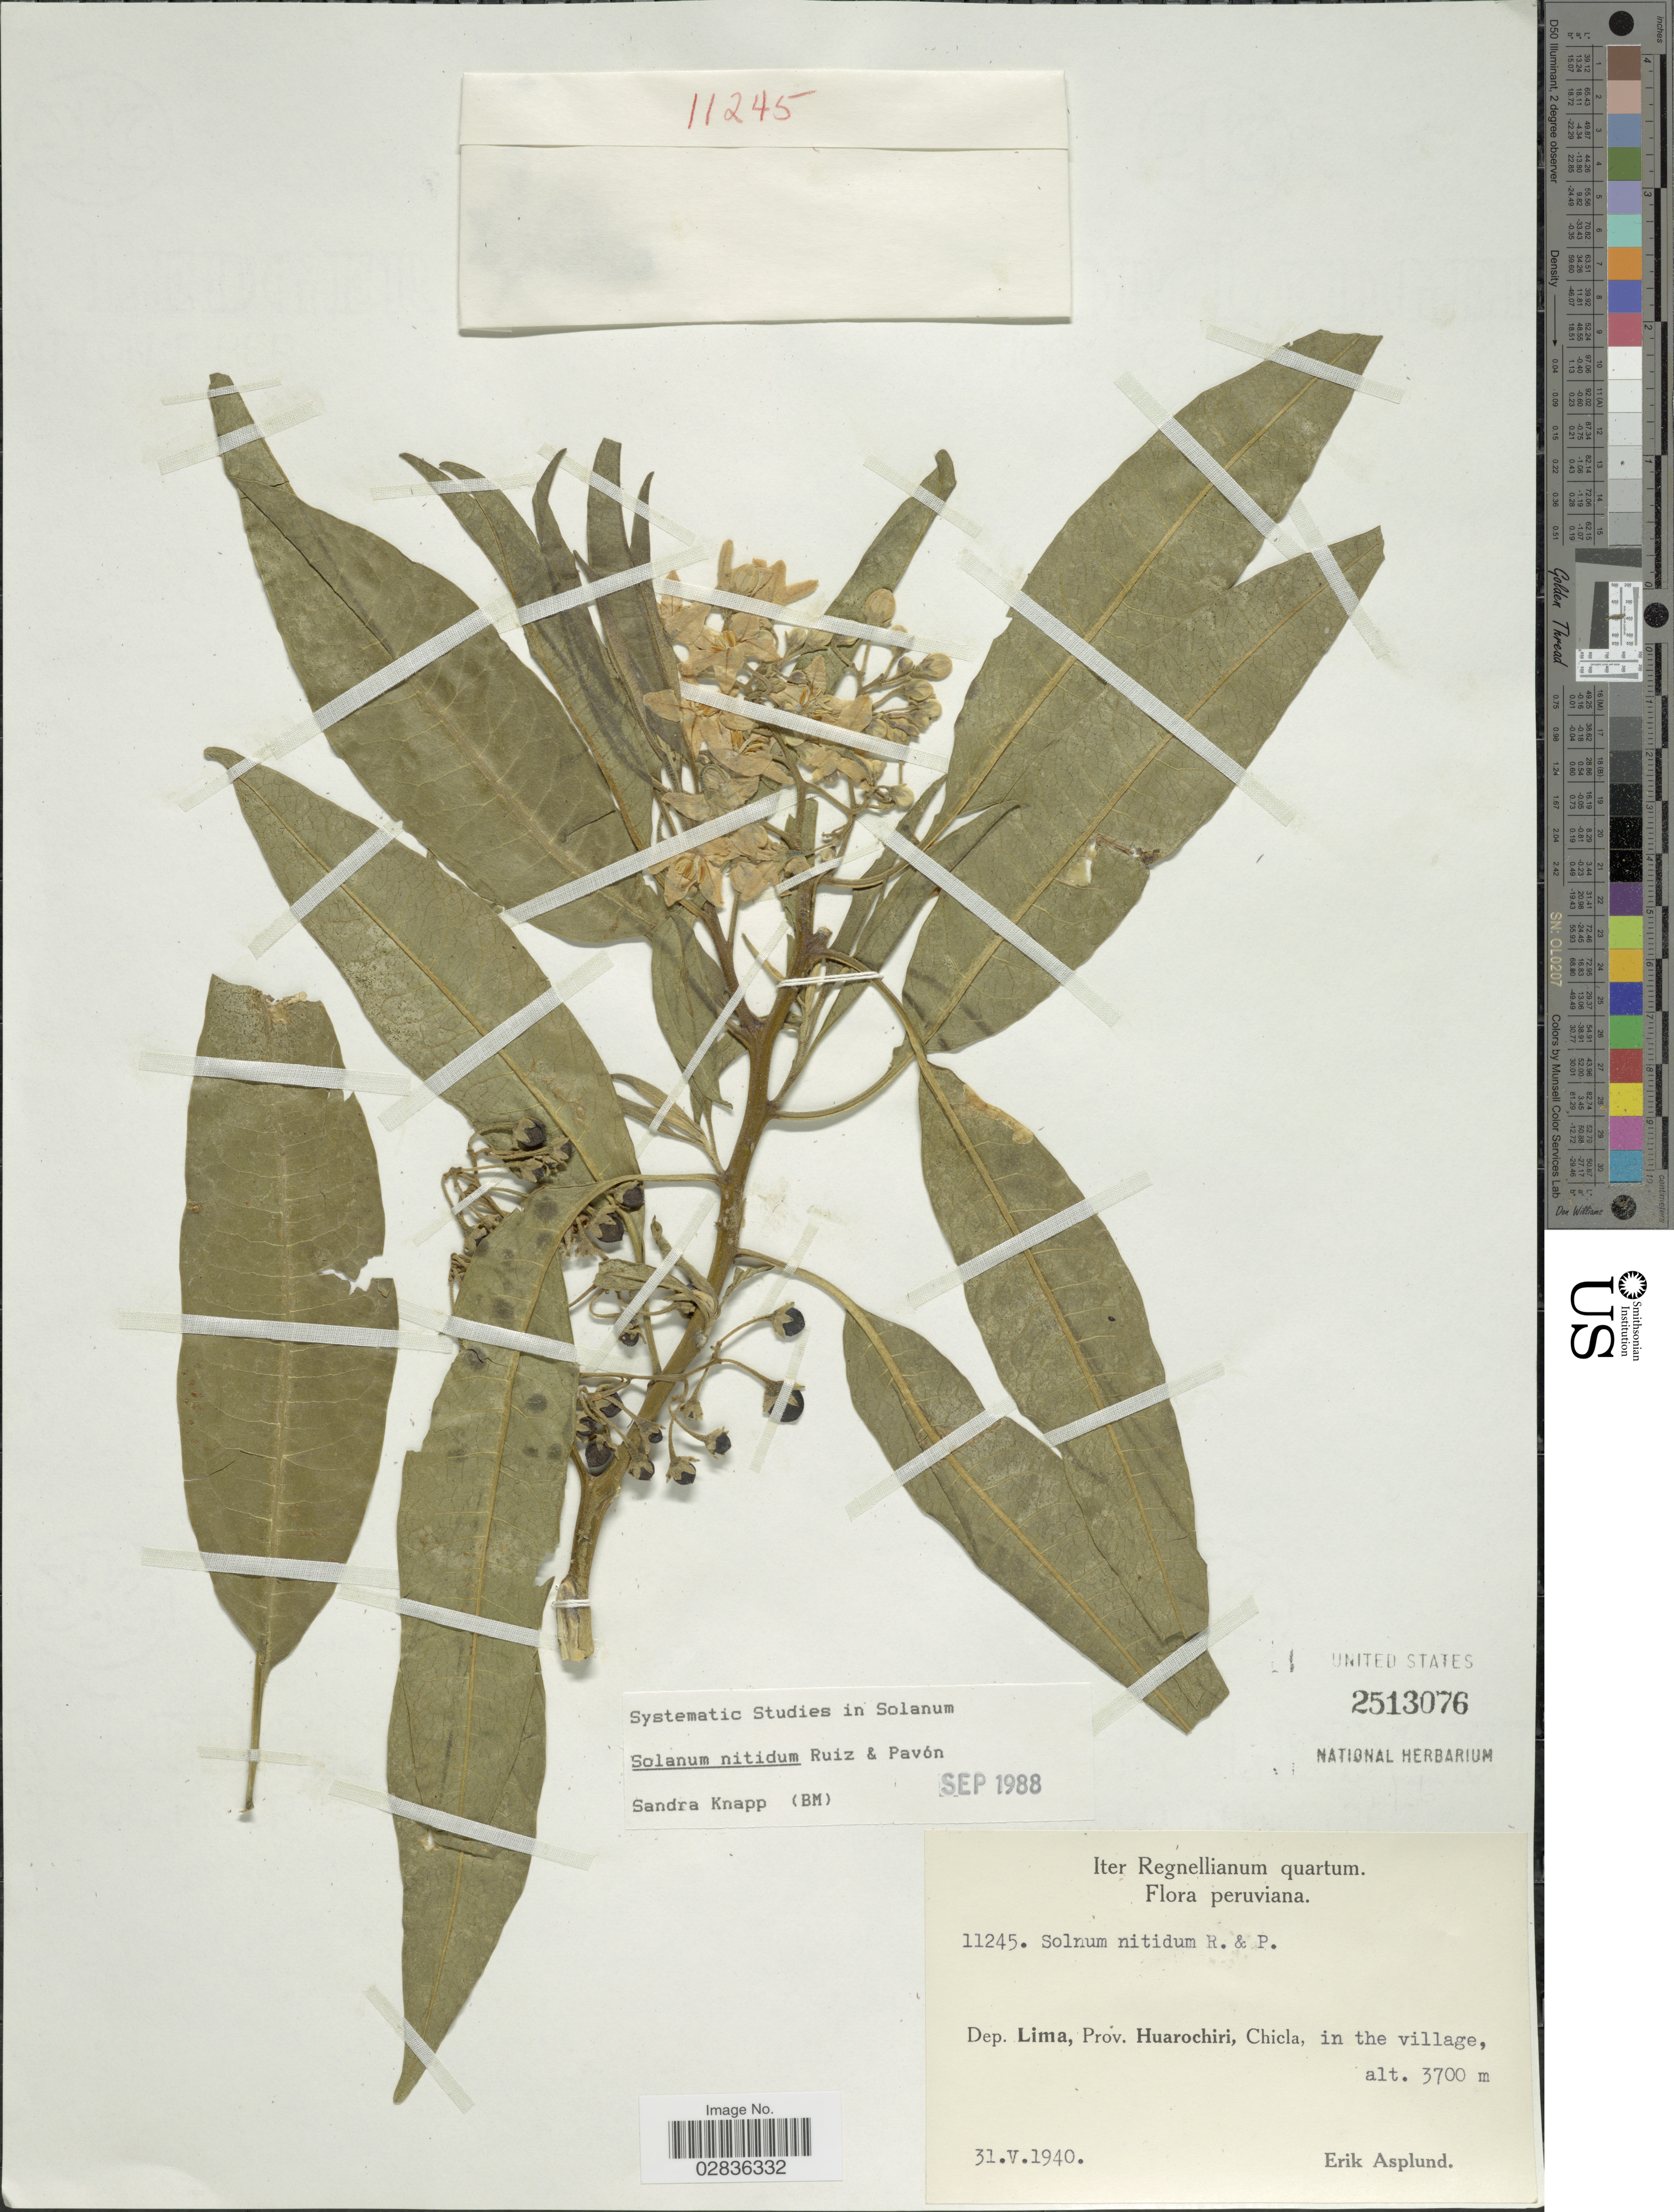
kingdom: Plantae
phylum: Tracheophyta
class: Magnoliopsida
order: Solanales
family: Solanaceae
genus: Solanum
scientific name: Solanum nitidum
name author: Ruiz & Pav.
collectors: E. Asplund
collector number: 11245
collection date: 1940-05-31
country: Peru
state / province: Lima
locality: Dep. Lima, Prov. Huarochiri, Chicla, in the village.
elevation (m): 3700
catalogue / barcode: US 2513076